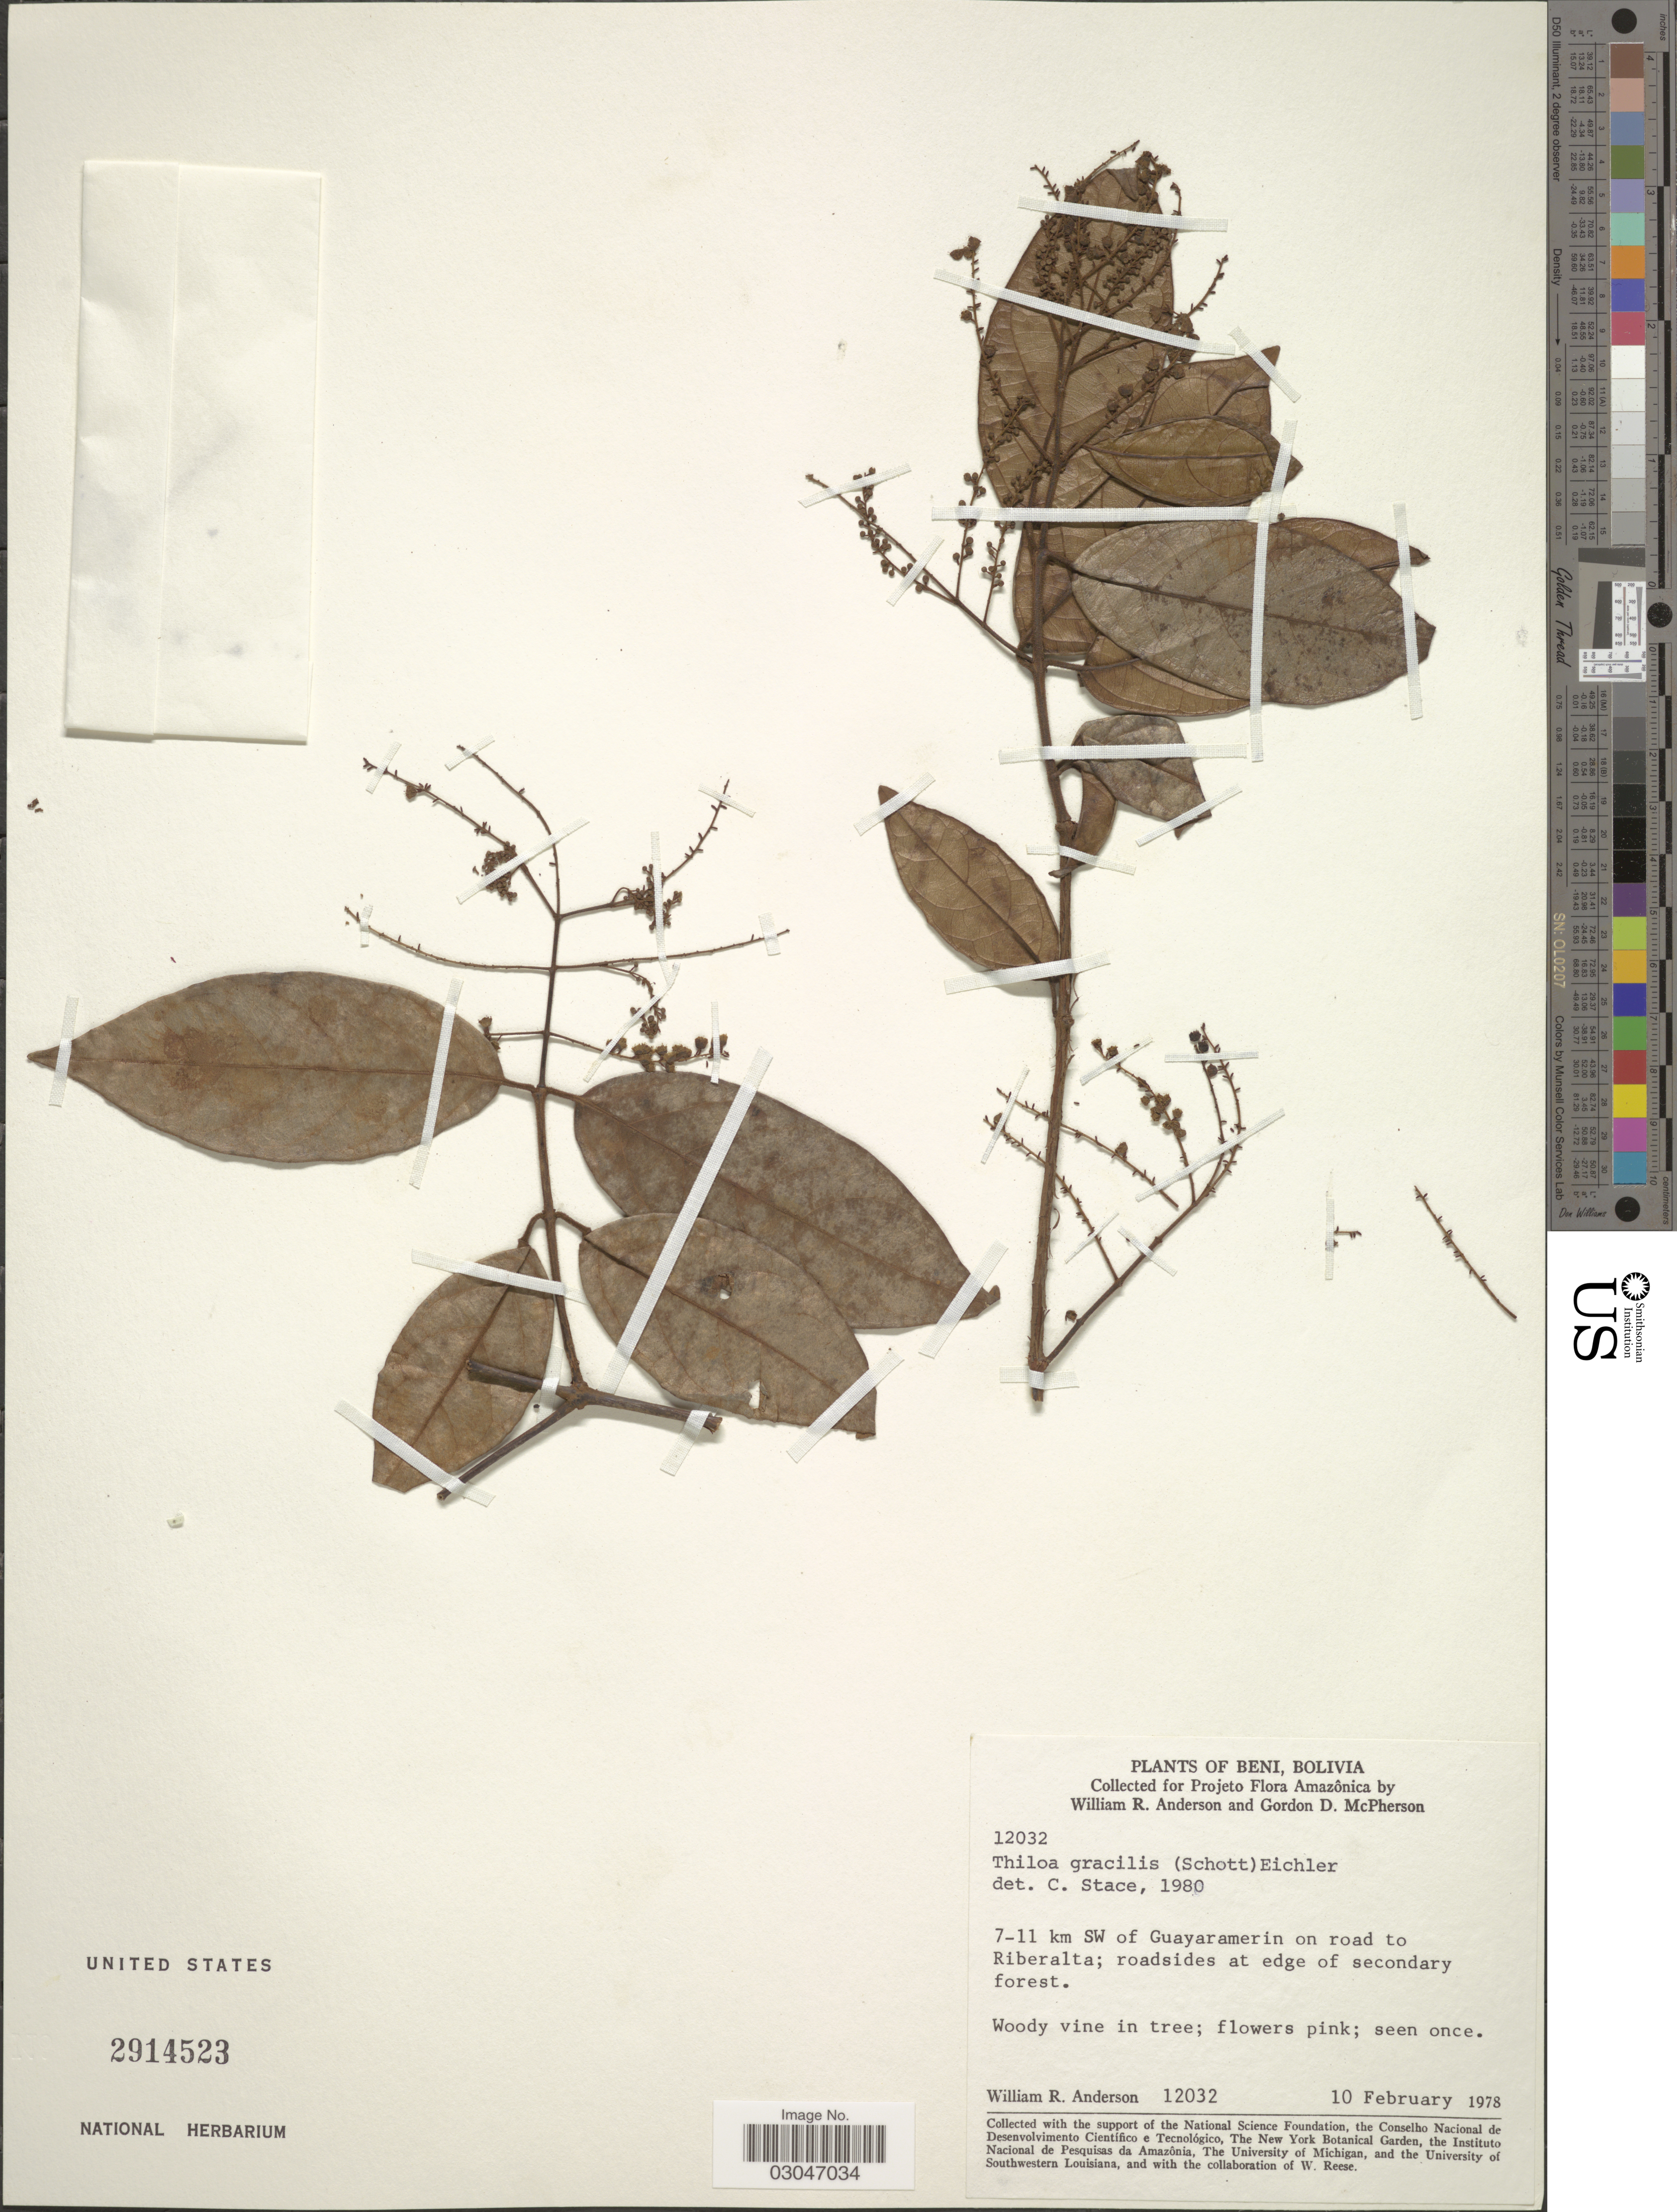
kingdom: Plantae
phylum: Tracheophyta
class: Magnoliopsida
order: Myrtales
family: Combretaceae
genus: Thiloa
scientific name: Thiloa gracilis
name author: (Schott) Eichler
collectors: W. R. Anderson & G. D. McPherson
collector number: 12032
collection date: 1978-02-10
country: Bolivia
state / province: Beni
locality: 7-11 km SW of Guayaramerin on road to Riberalta.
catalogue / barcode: US 2914523